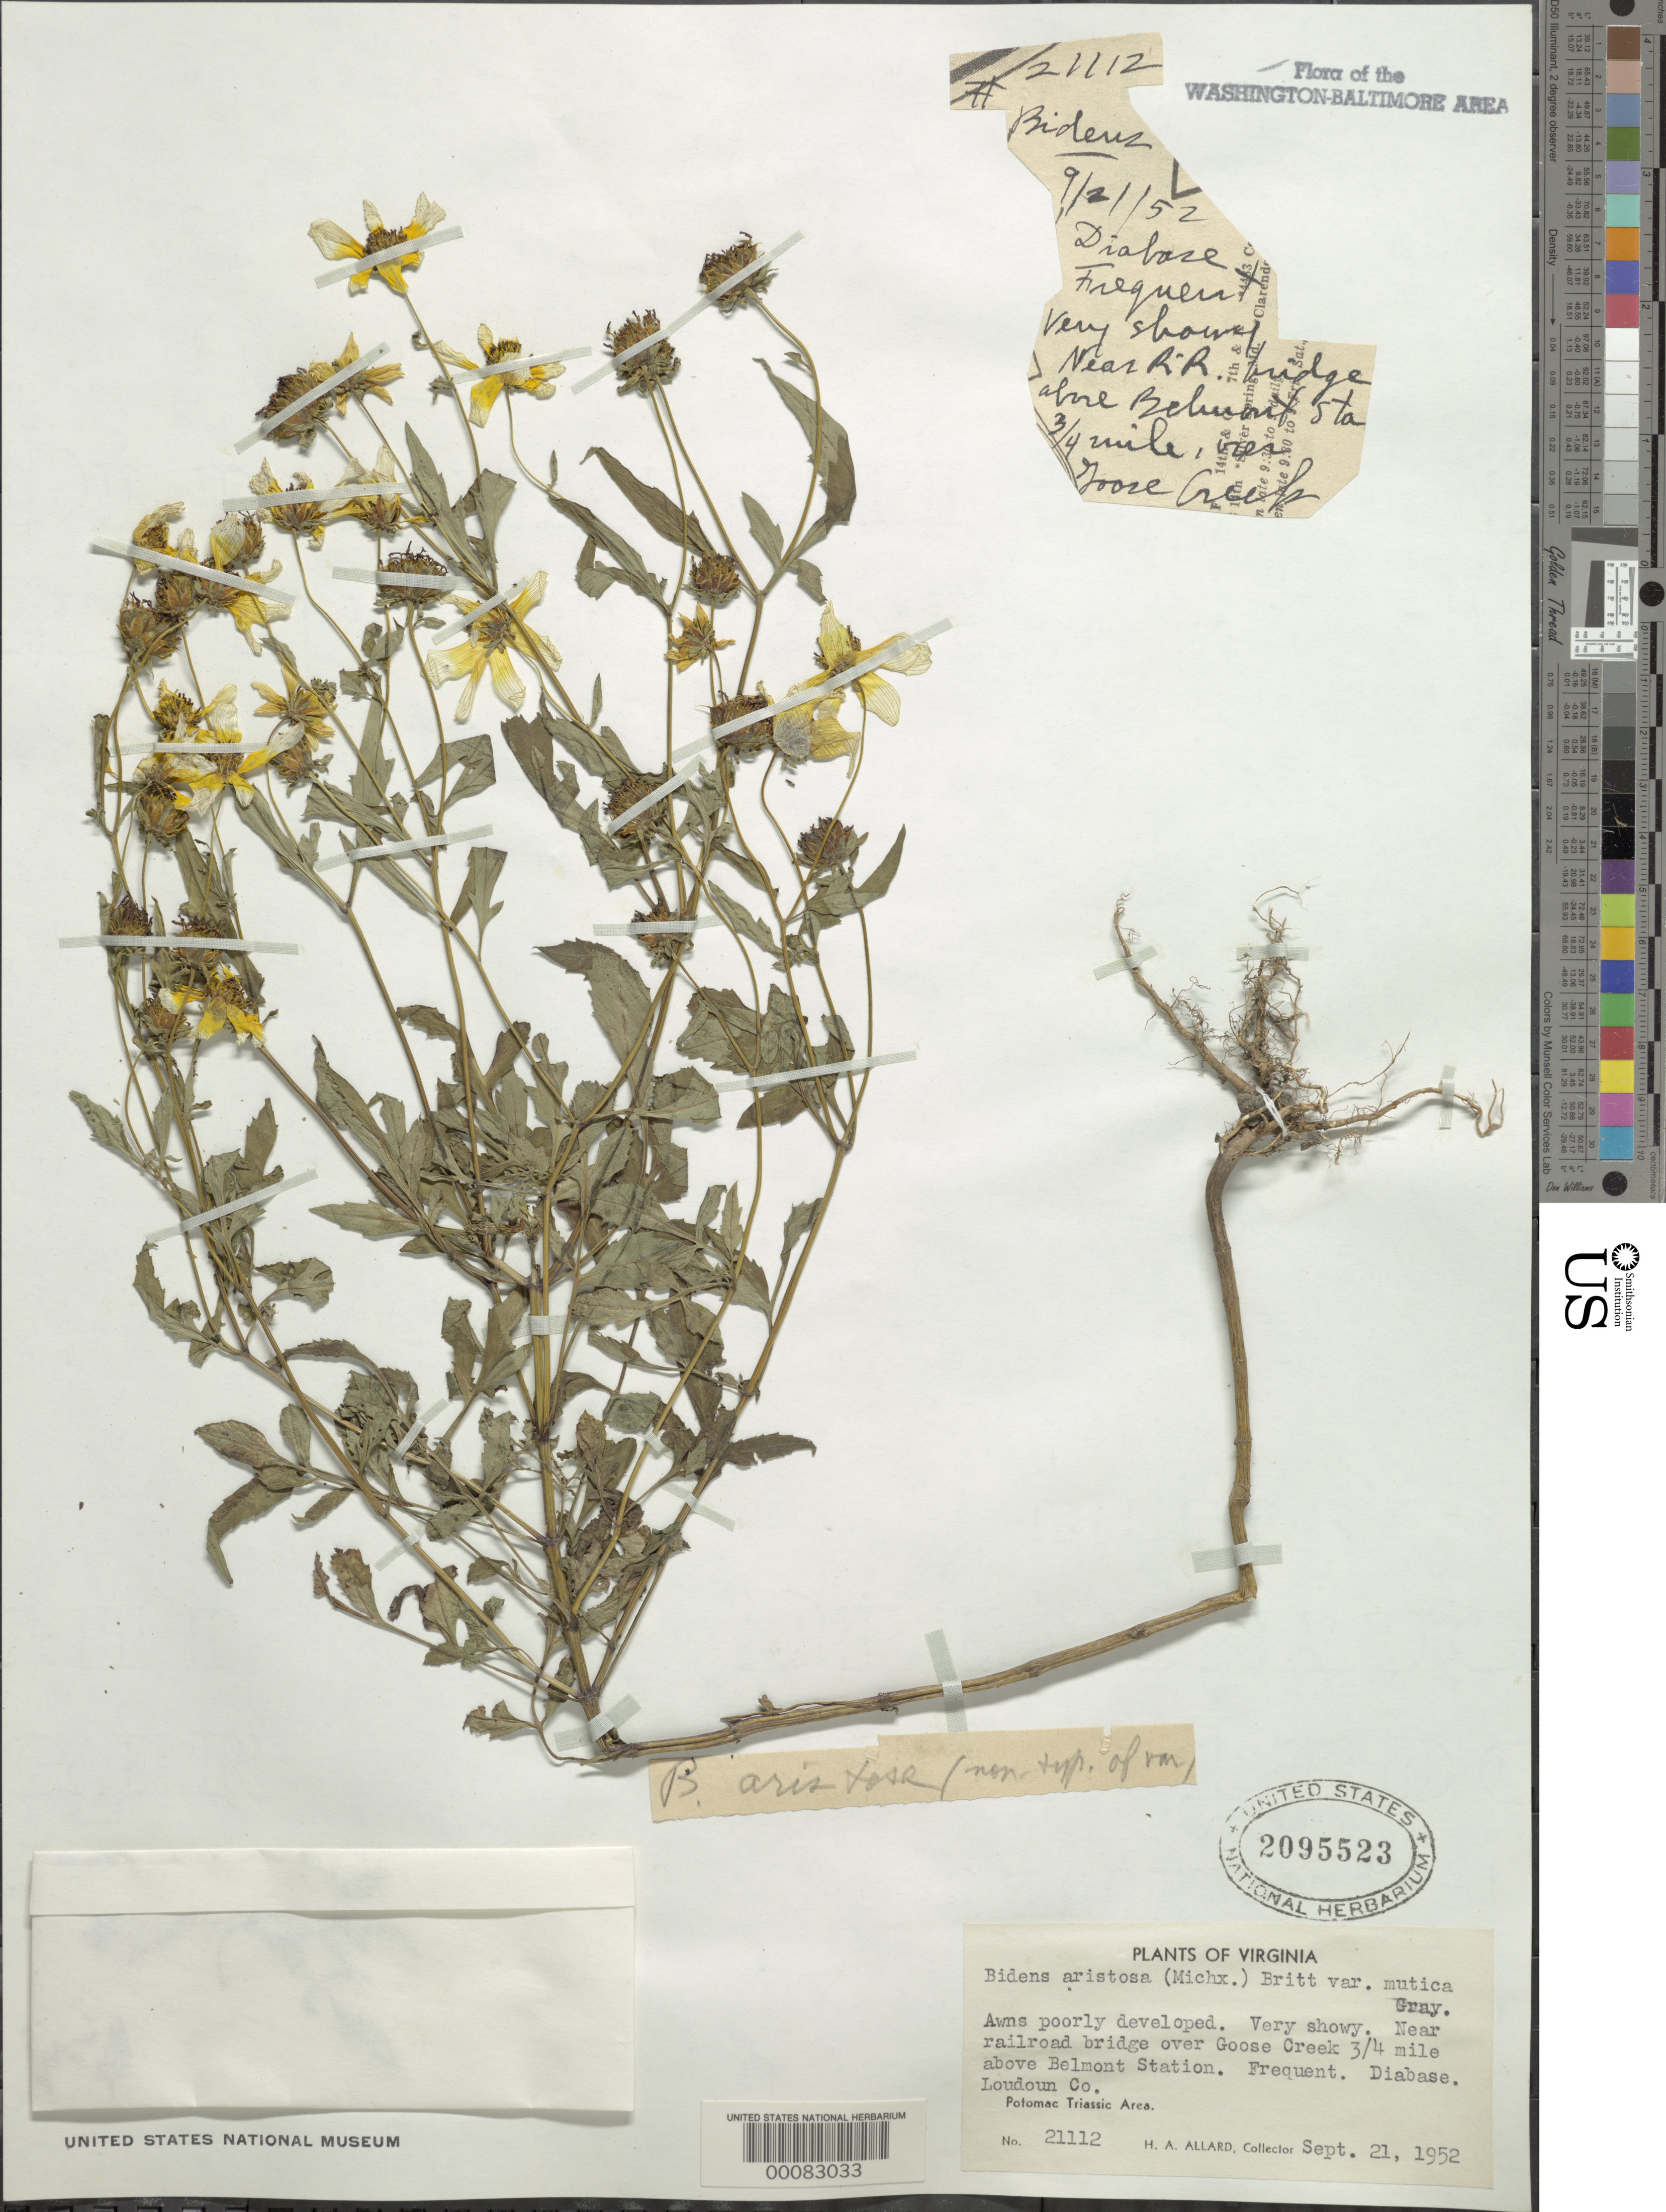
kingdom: Plantae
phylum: Tracheophyta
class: Magnoliopsida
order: Asterales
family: Asteraceae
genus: Bidens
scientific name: Bidens aristosa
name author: (Michx.) Britton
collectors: H. A. Allard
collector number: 21112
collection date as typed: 21 Sep 1952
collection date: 1952-09-21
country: United States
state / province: Virginia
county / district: Loudoun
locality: Goose Creek above Belmont Station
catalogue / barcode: US 2095523